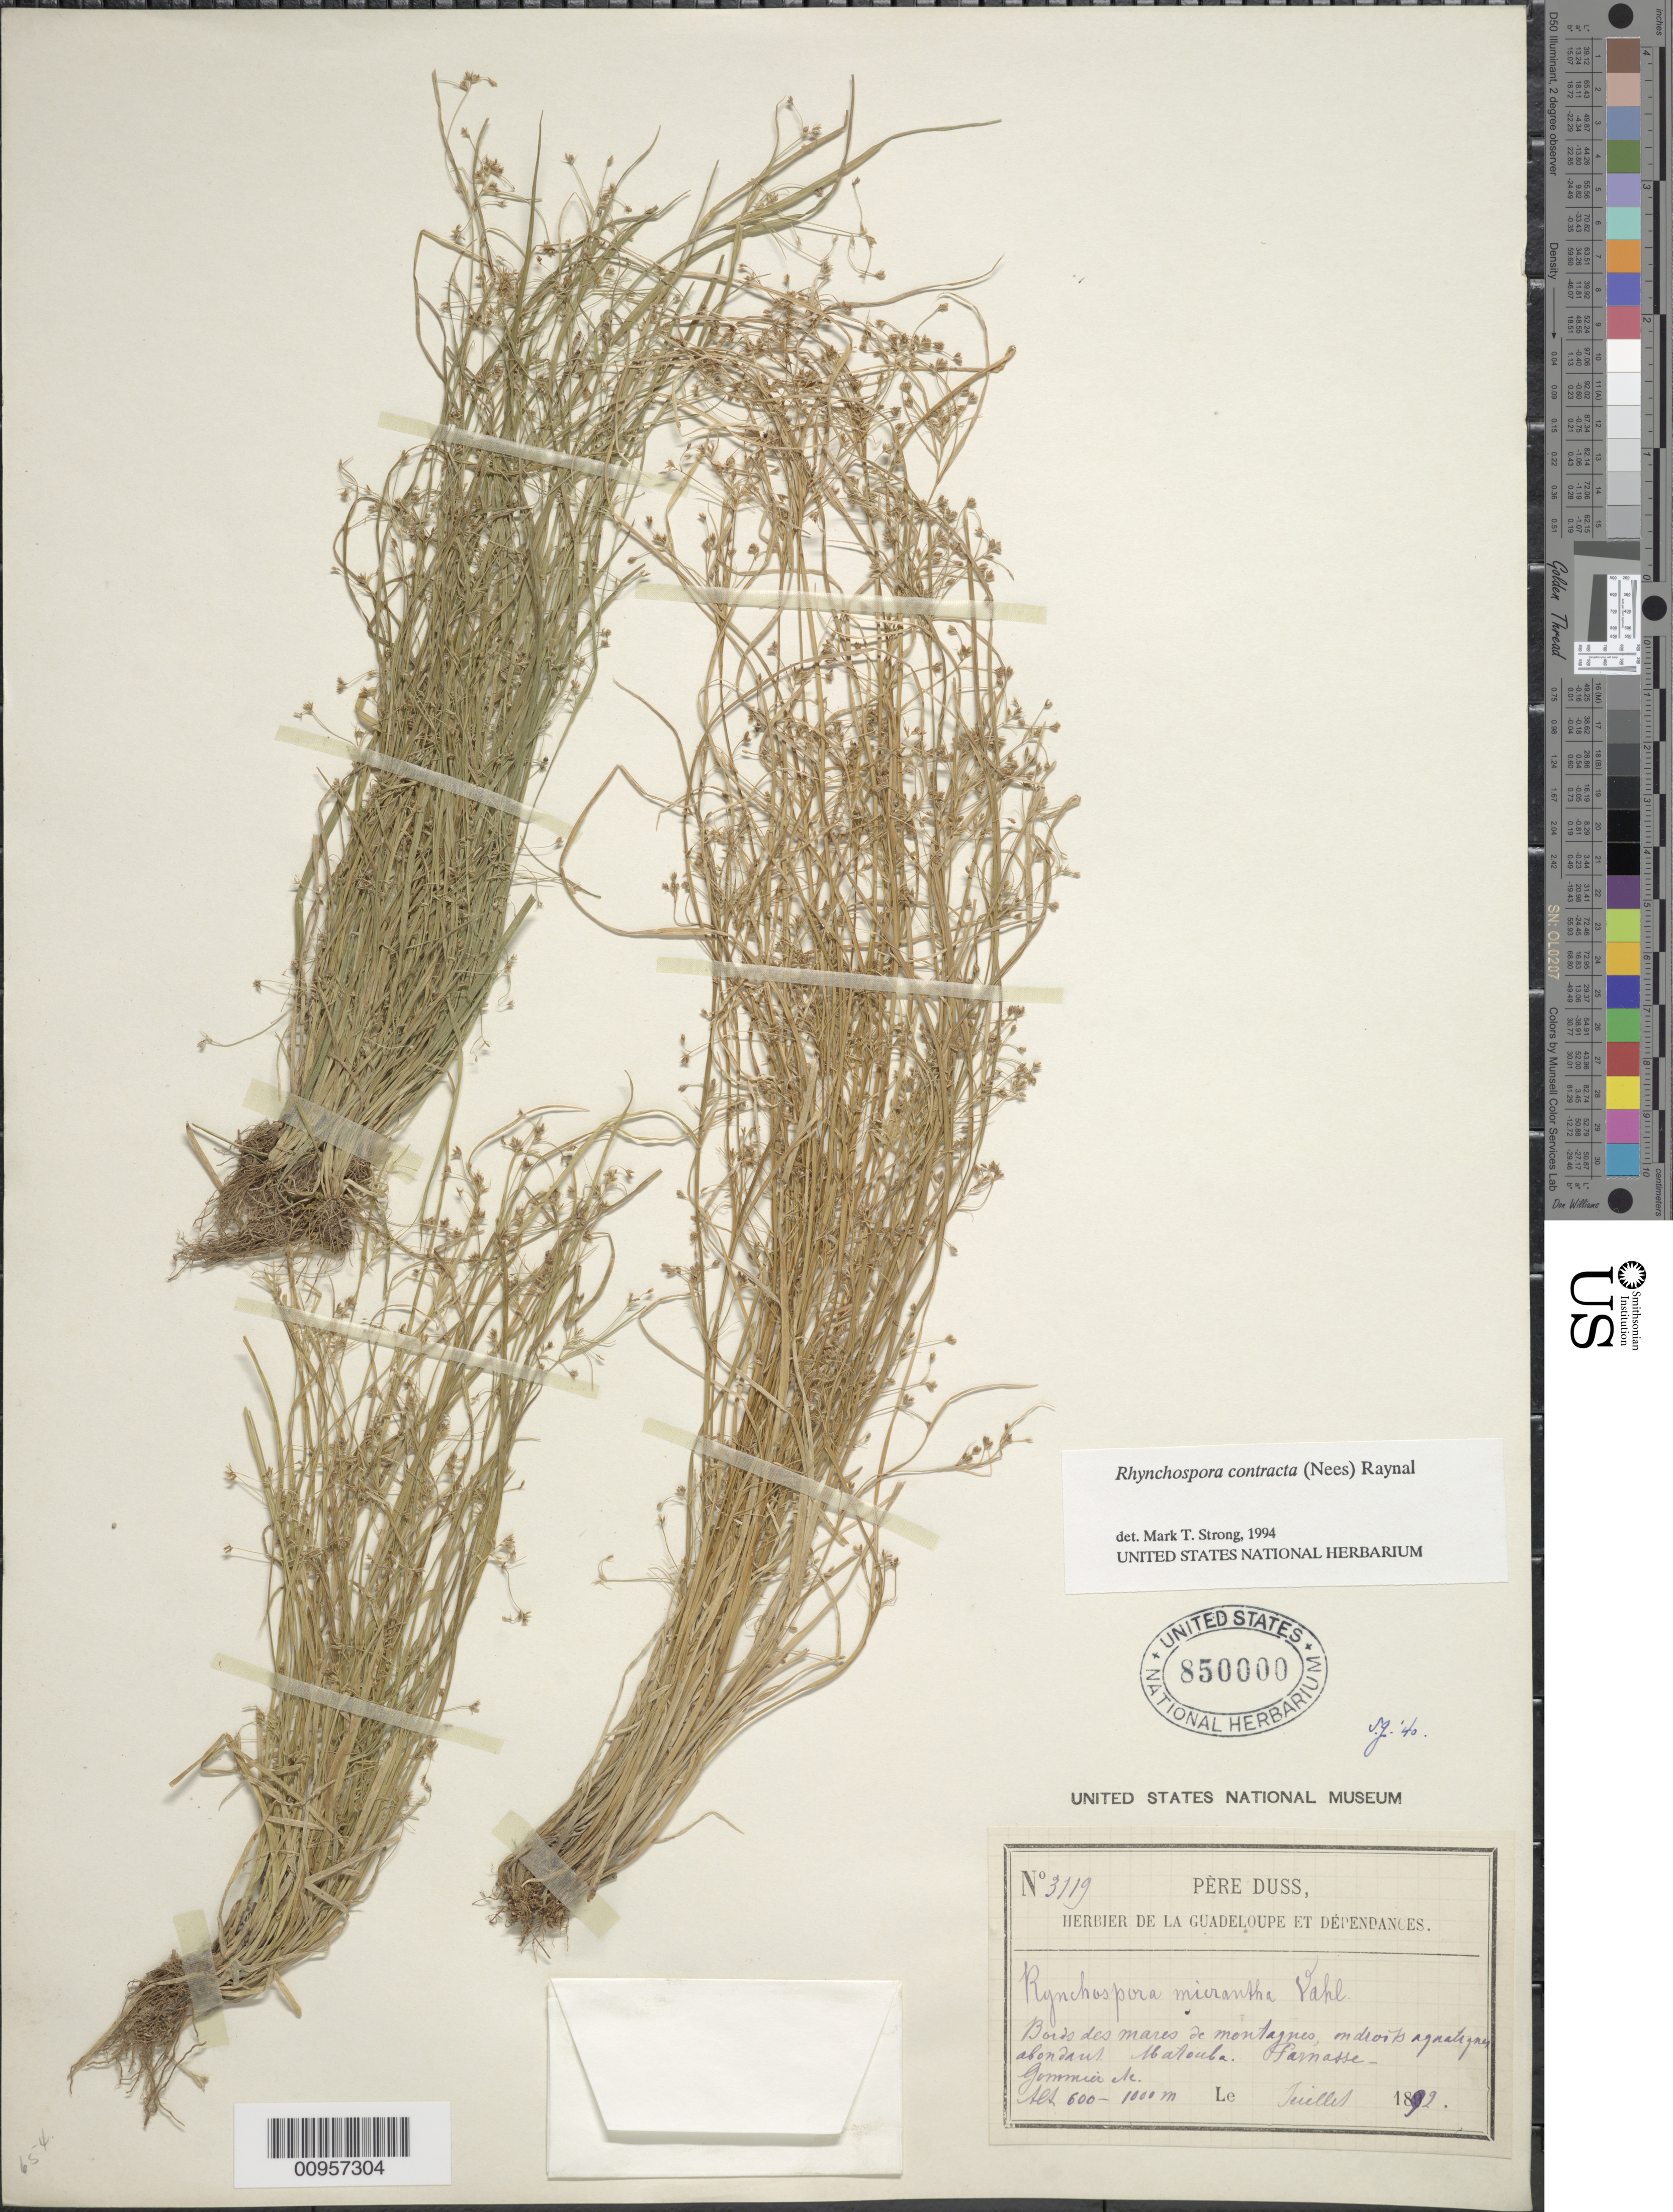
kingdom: Plantae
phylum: Tracheophyta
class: Liliopsida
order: Poales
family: Cyperaceae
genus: Rhynchospora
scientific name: Rhynchospora contracta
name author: (Nees) J. Raynal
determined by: Strong, M. T., (US), Smithsonian Institution - National Museum of Natural History (UNITED STATES)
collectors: Père Duss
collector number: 3119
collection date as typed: Jul 1892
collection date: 1892-07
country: Guadeloupe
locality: Matouba, Parnasse, "Gossomier", bordes des mares et endroits aquatiques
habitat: Bordes des mares et endroits aquatiques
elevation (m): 600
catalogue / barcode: US 850000